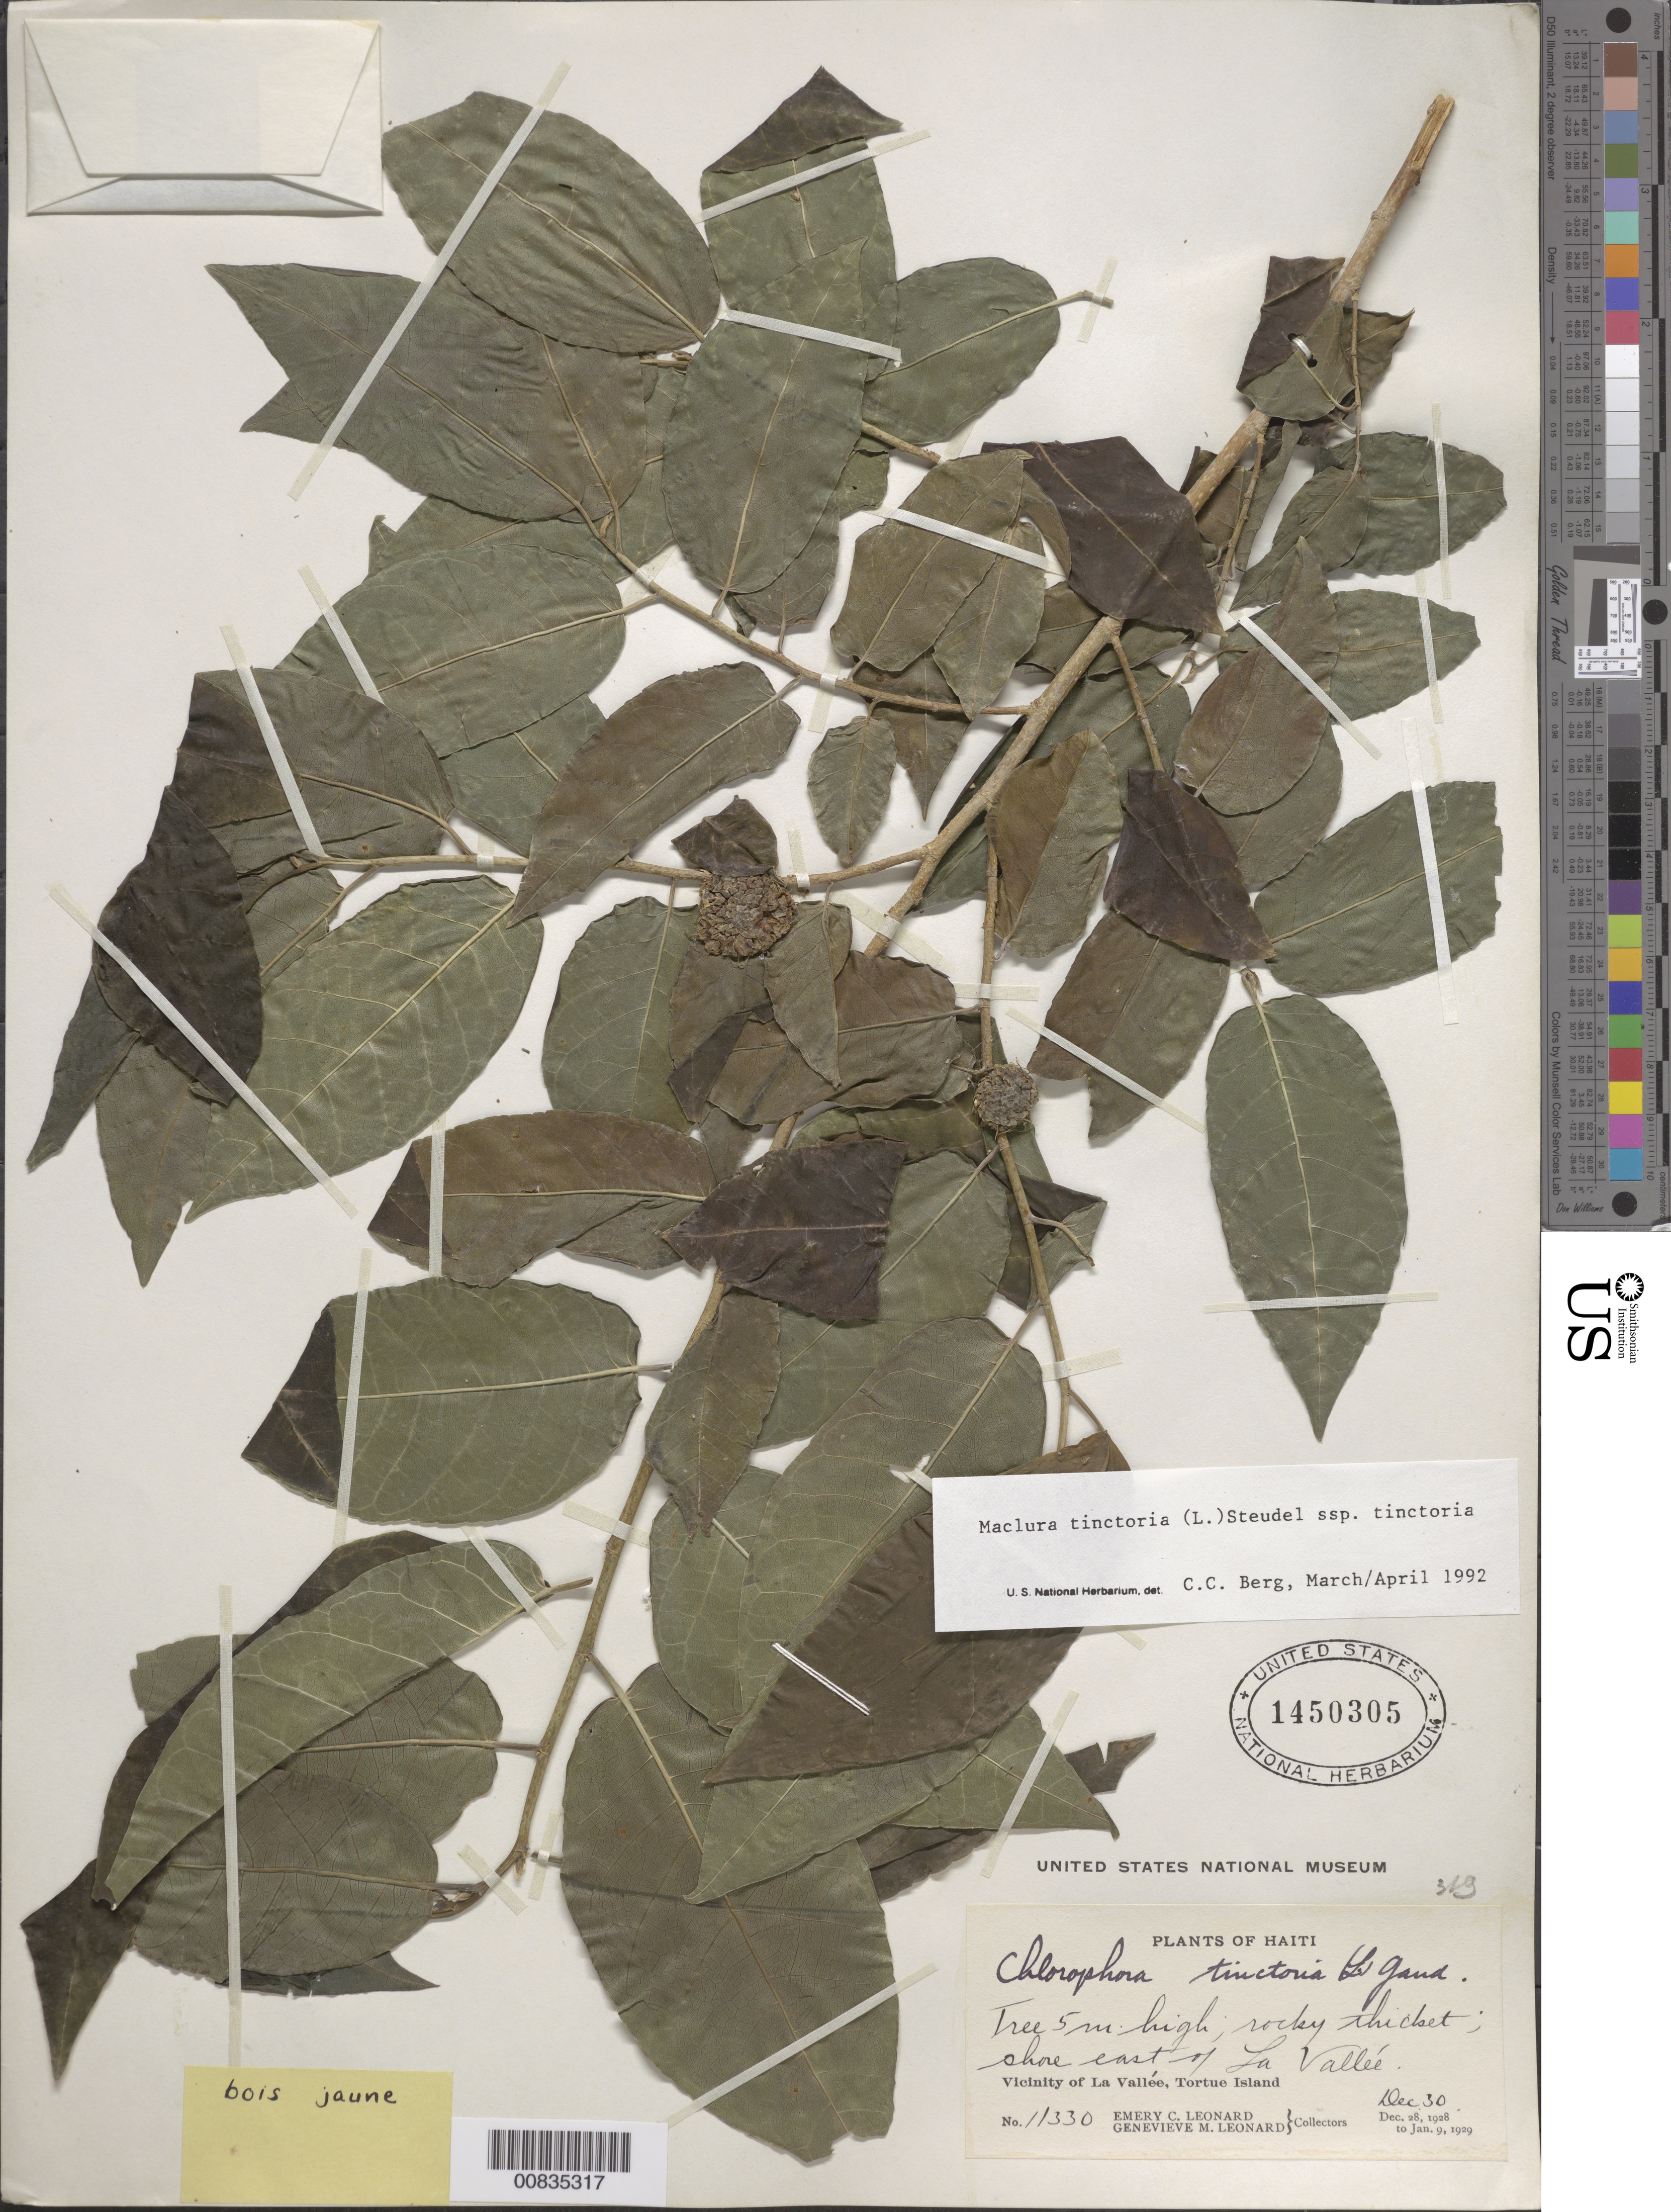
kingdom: Plantae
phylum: Tracheophyta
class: Magnoliopsida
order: Rosales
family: Moraceae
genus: Maclura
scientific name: Maclura tinctoria subsp. tinctoria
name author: (L.) D. Don ex Steud.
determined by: Berg, C. C.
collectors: E. C. Leonard & G. M. Leonard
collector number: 11330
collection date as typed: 30 Dec 1928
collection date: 1928-12-30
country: Haiti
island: Île de Tortue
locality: Shore east of La Vallée.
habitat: Rocky thicket on shore.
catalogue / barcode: US 1450305